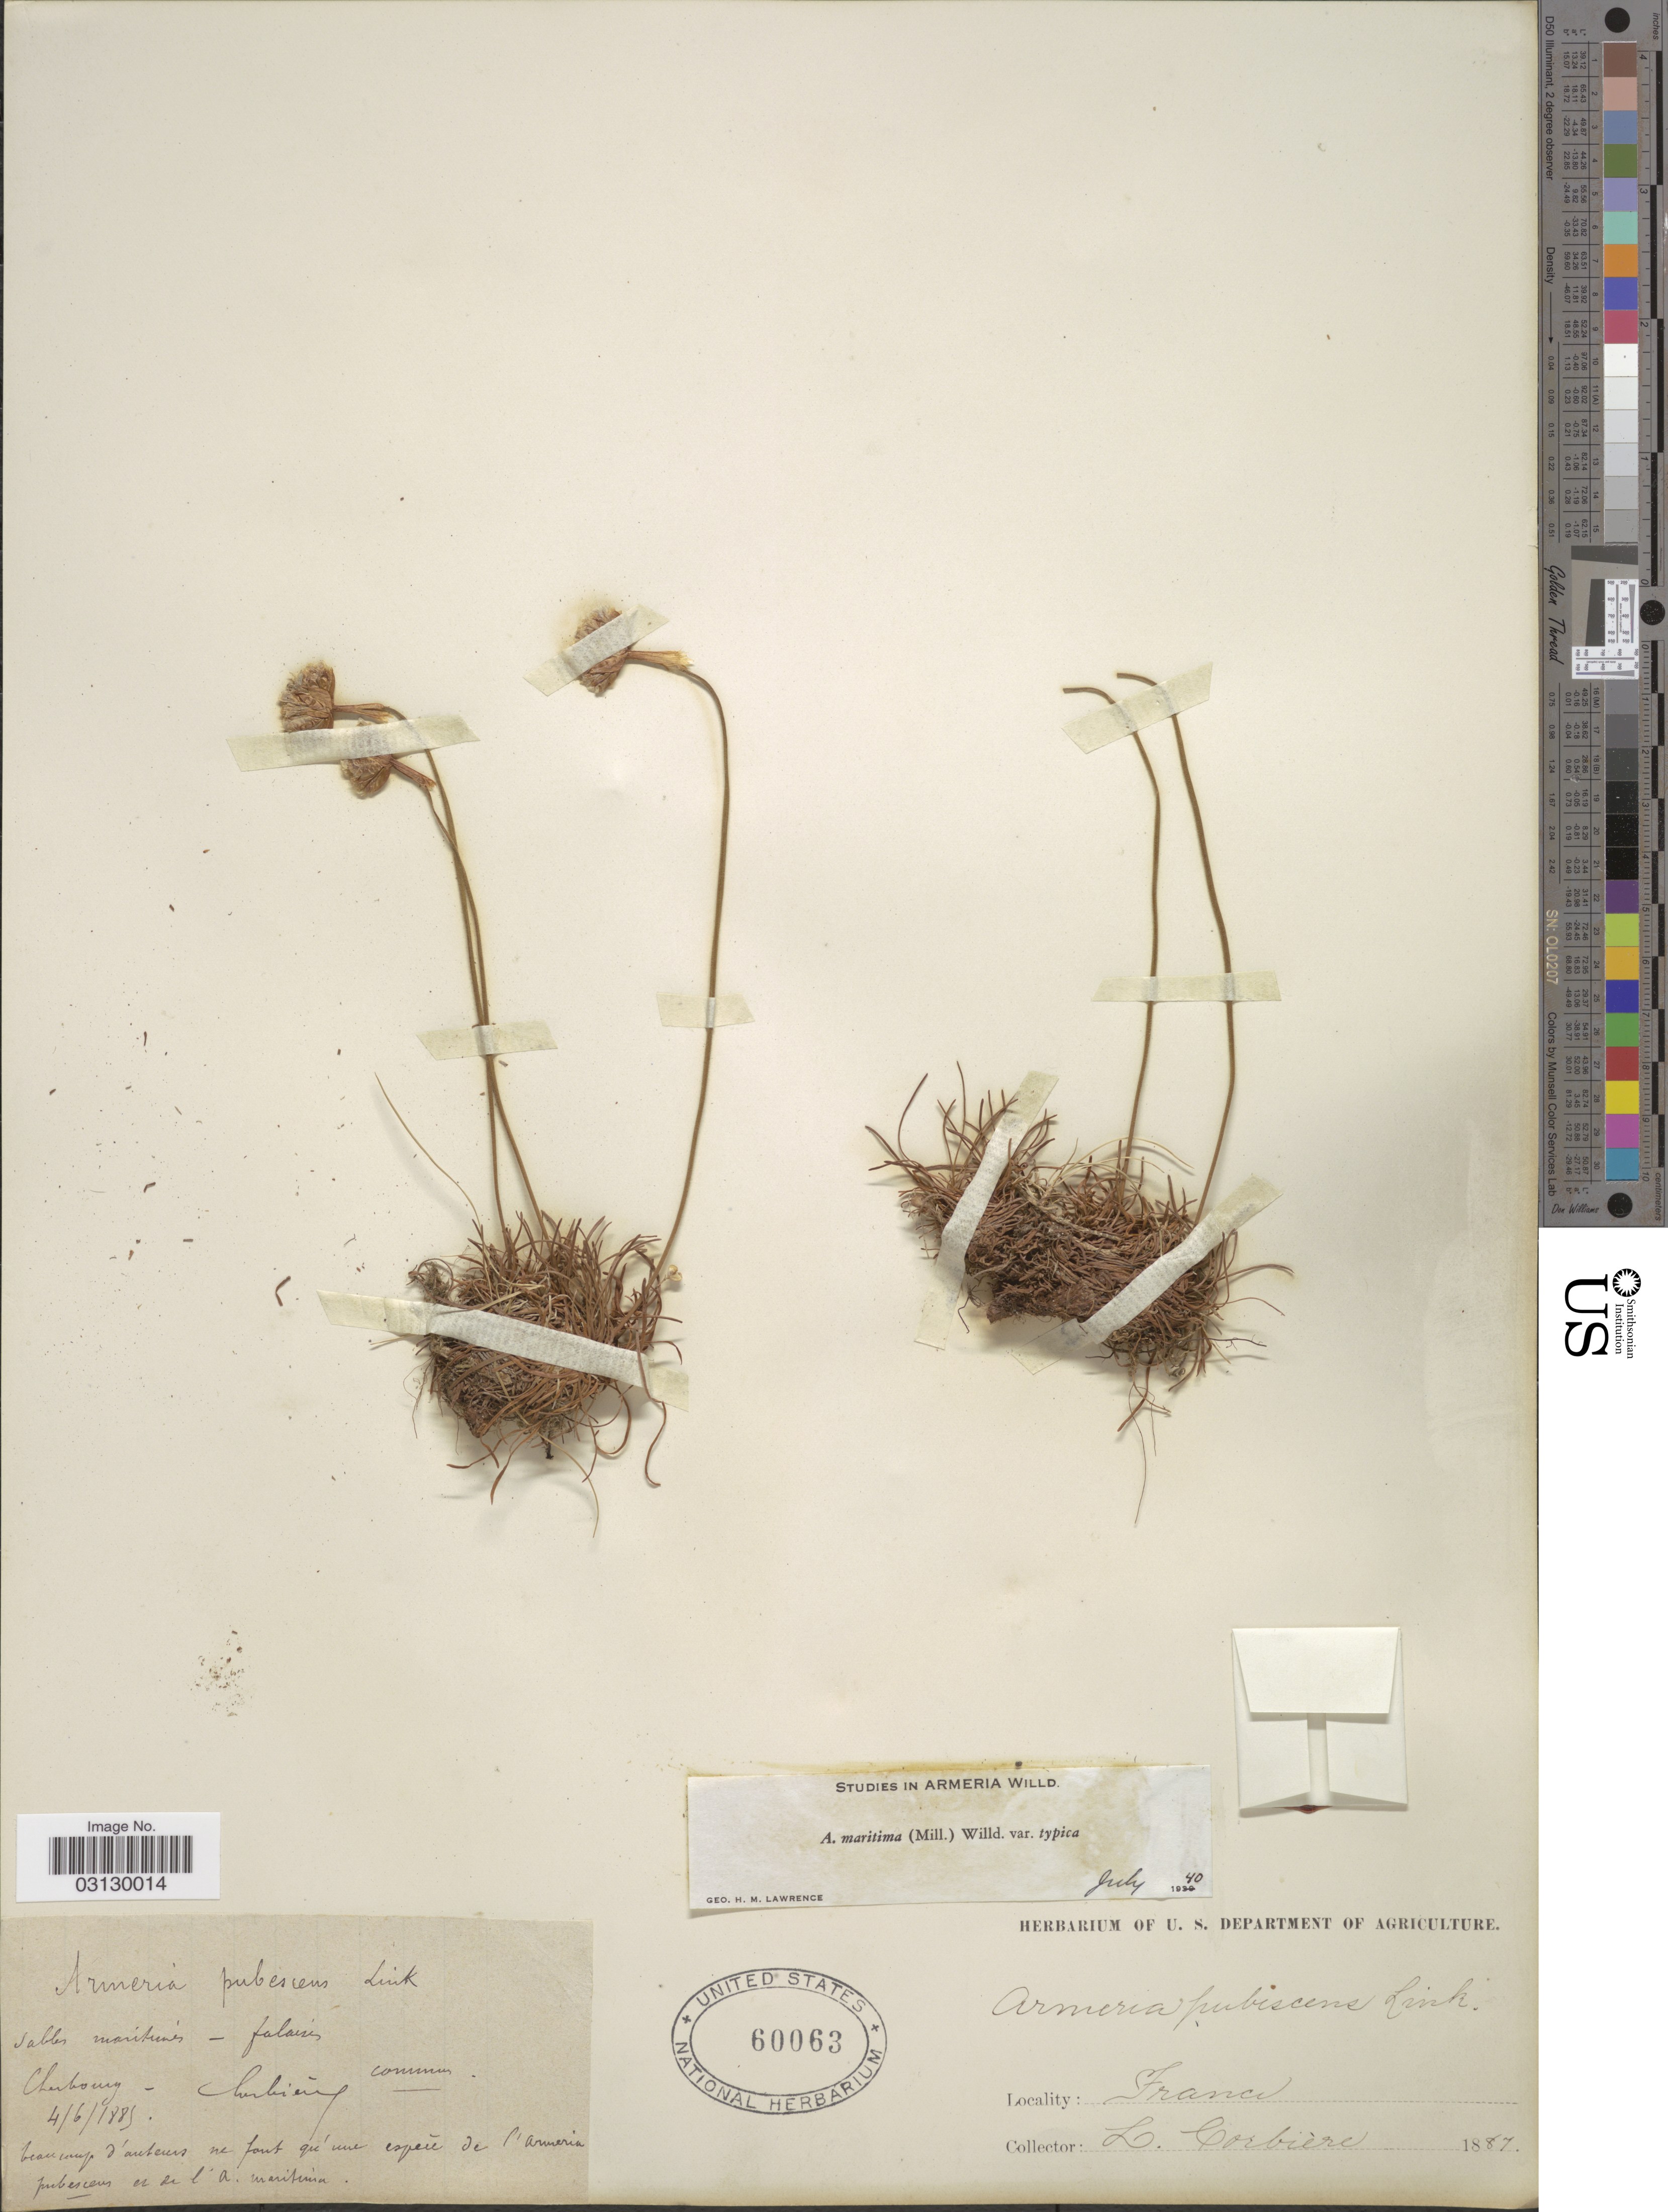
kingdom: Plantae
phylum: Tracheophyta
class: Magnoliopsida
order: Caryophyllales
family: Plumbaginaceae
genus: Armeria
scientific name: Armeria maritima subsp. maritima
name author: (Mill.) Willd.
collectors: L. Corbière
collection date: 1887-06-04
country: France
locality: Cherbourg - Cherbieux [interpreted].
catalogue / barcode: US 60063